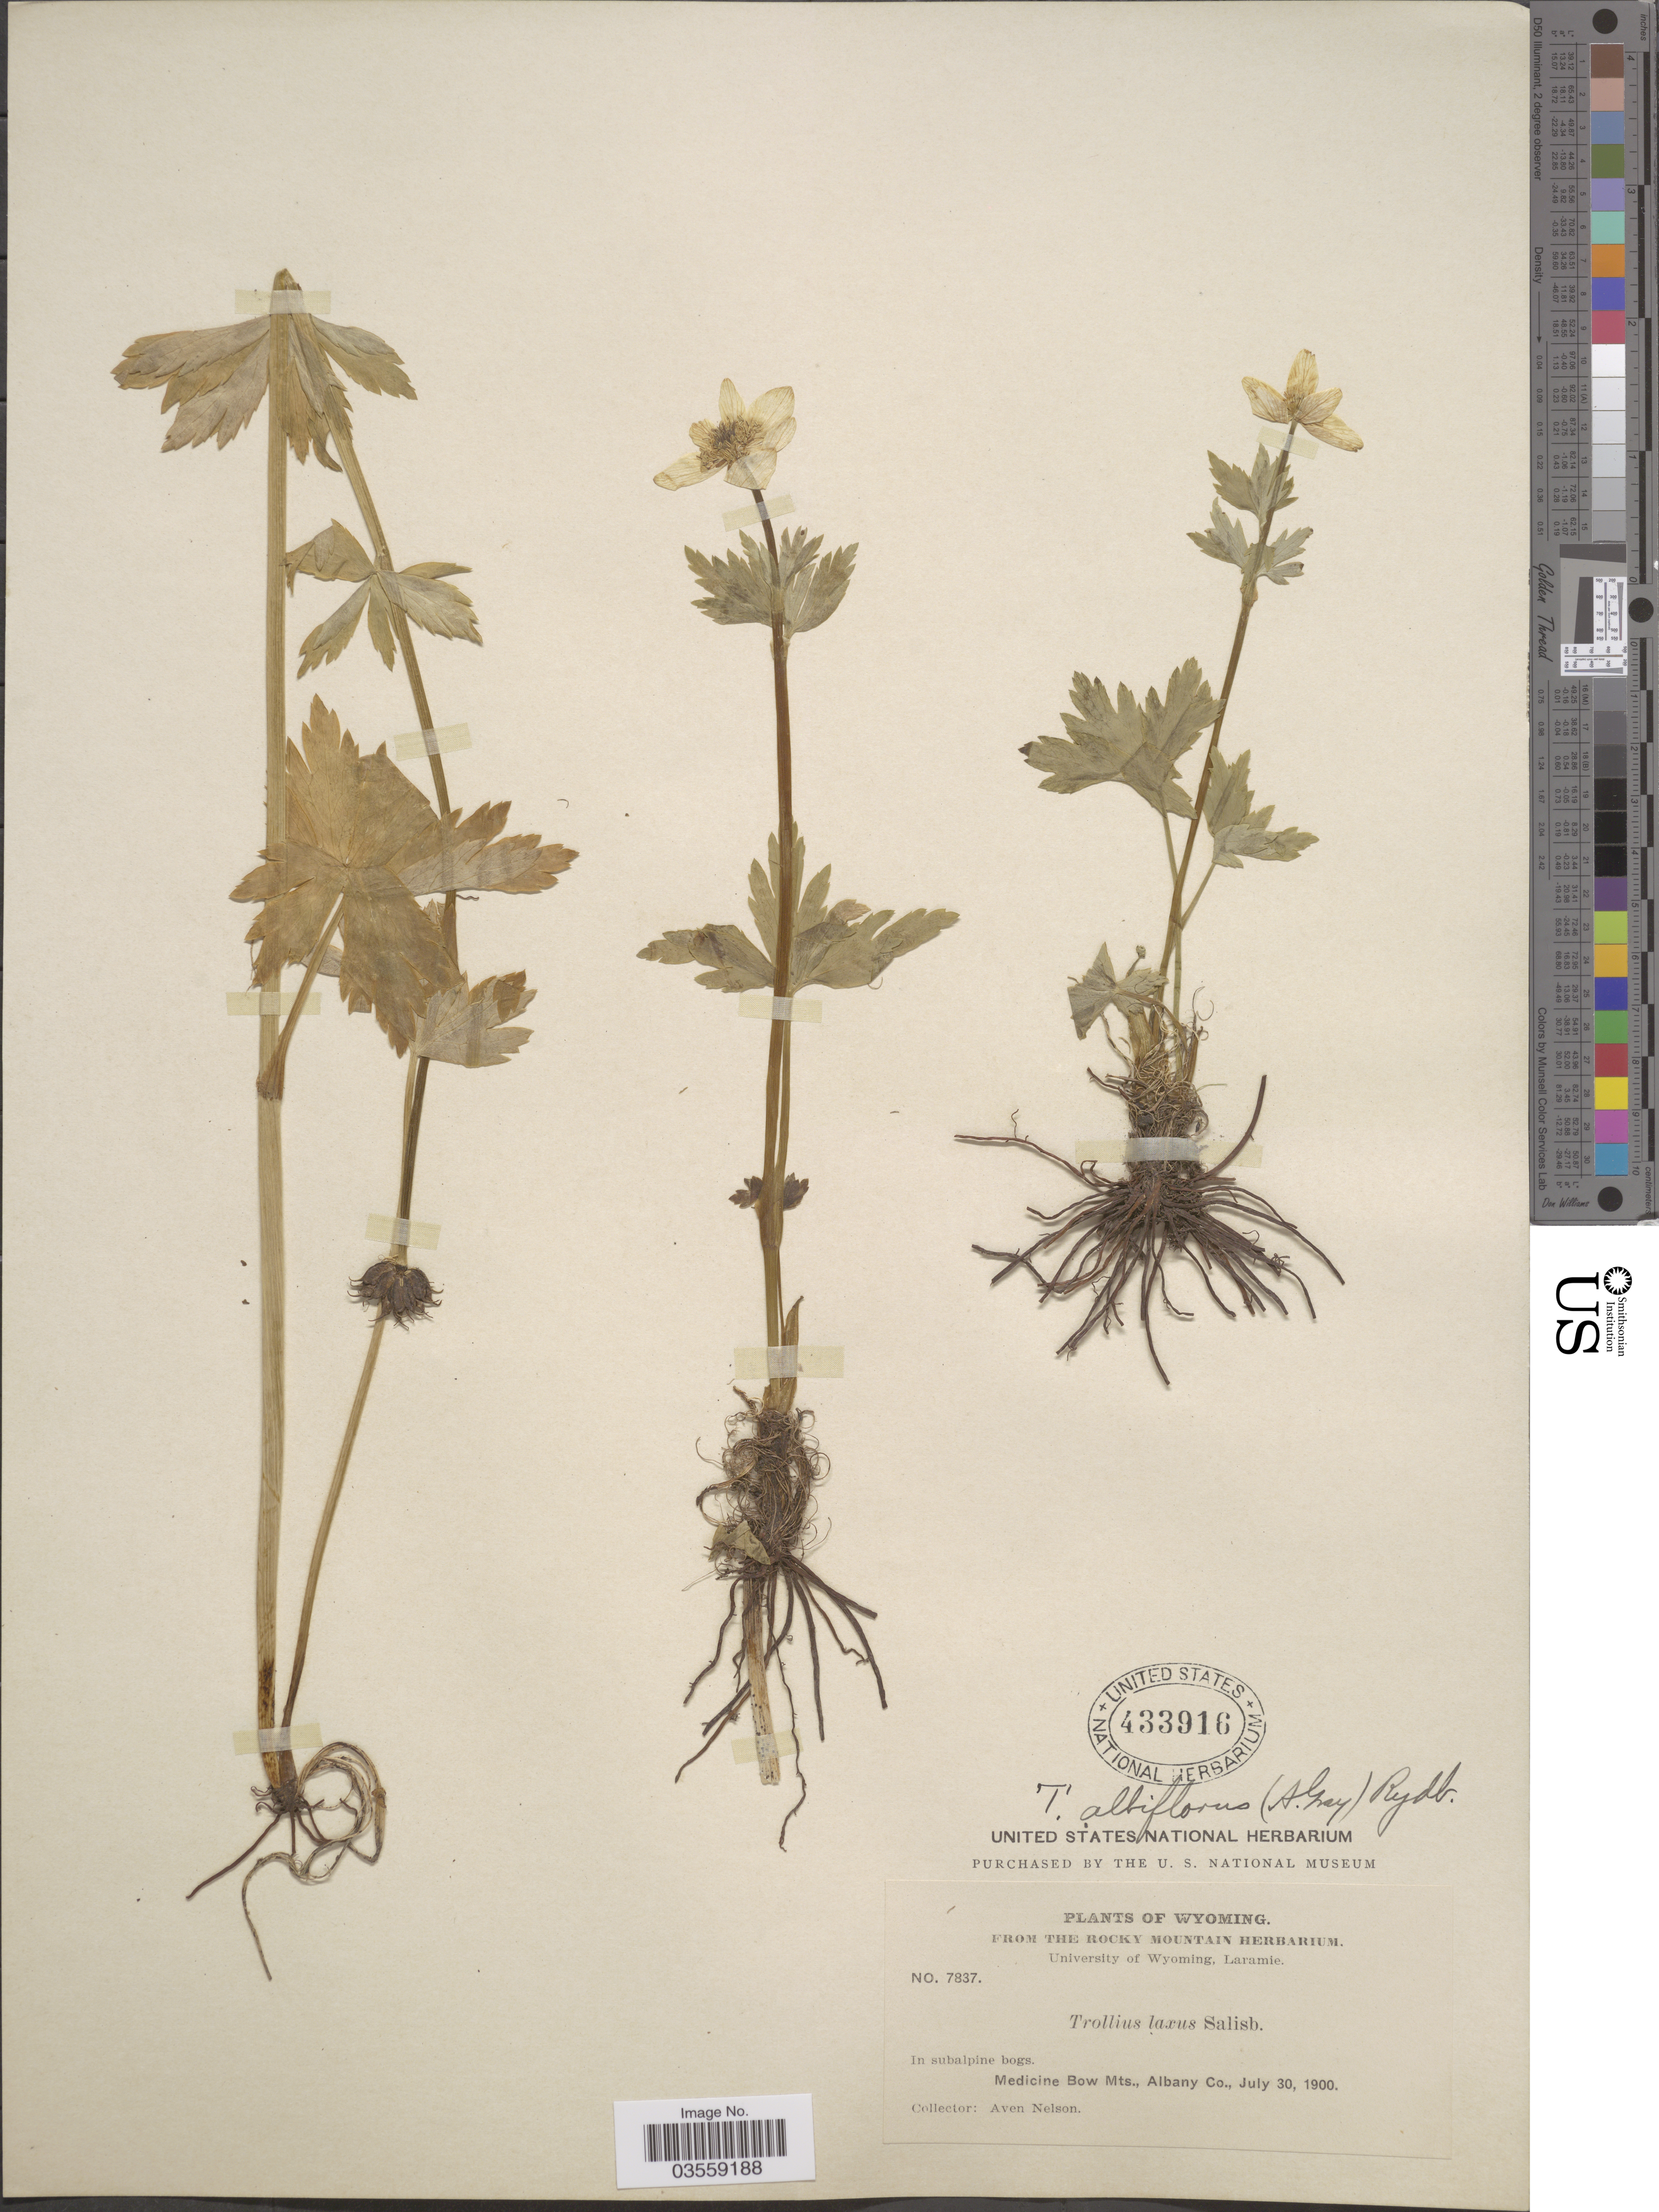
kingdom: Plantae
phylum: Tracheophyta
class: Magnoliopsida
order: Ranunculales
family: Ranunculaceae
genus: Trollius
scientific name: Trollius laxus var. albiflorus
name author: A. Gray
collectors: A. Nelson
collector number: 7837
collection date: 1900-07-30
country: United States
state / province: Wyoming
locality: Medicine Bow Mts., Albany Co.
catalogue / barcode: US 433916